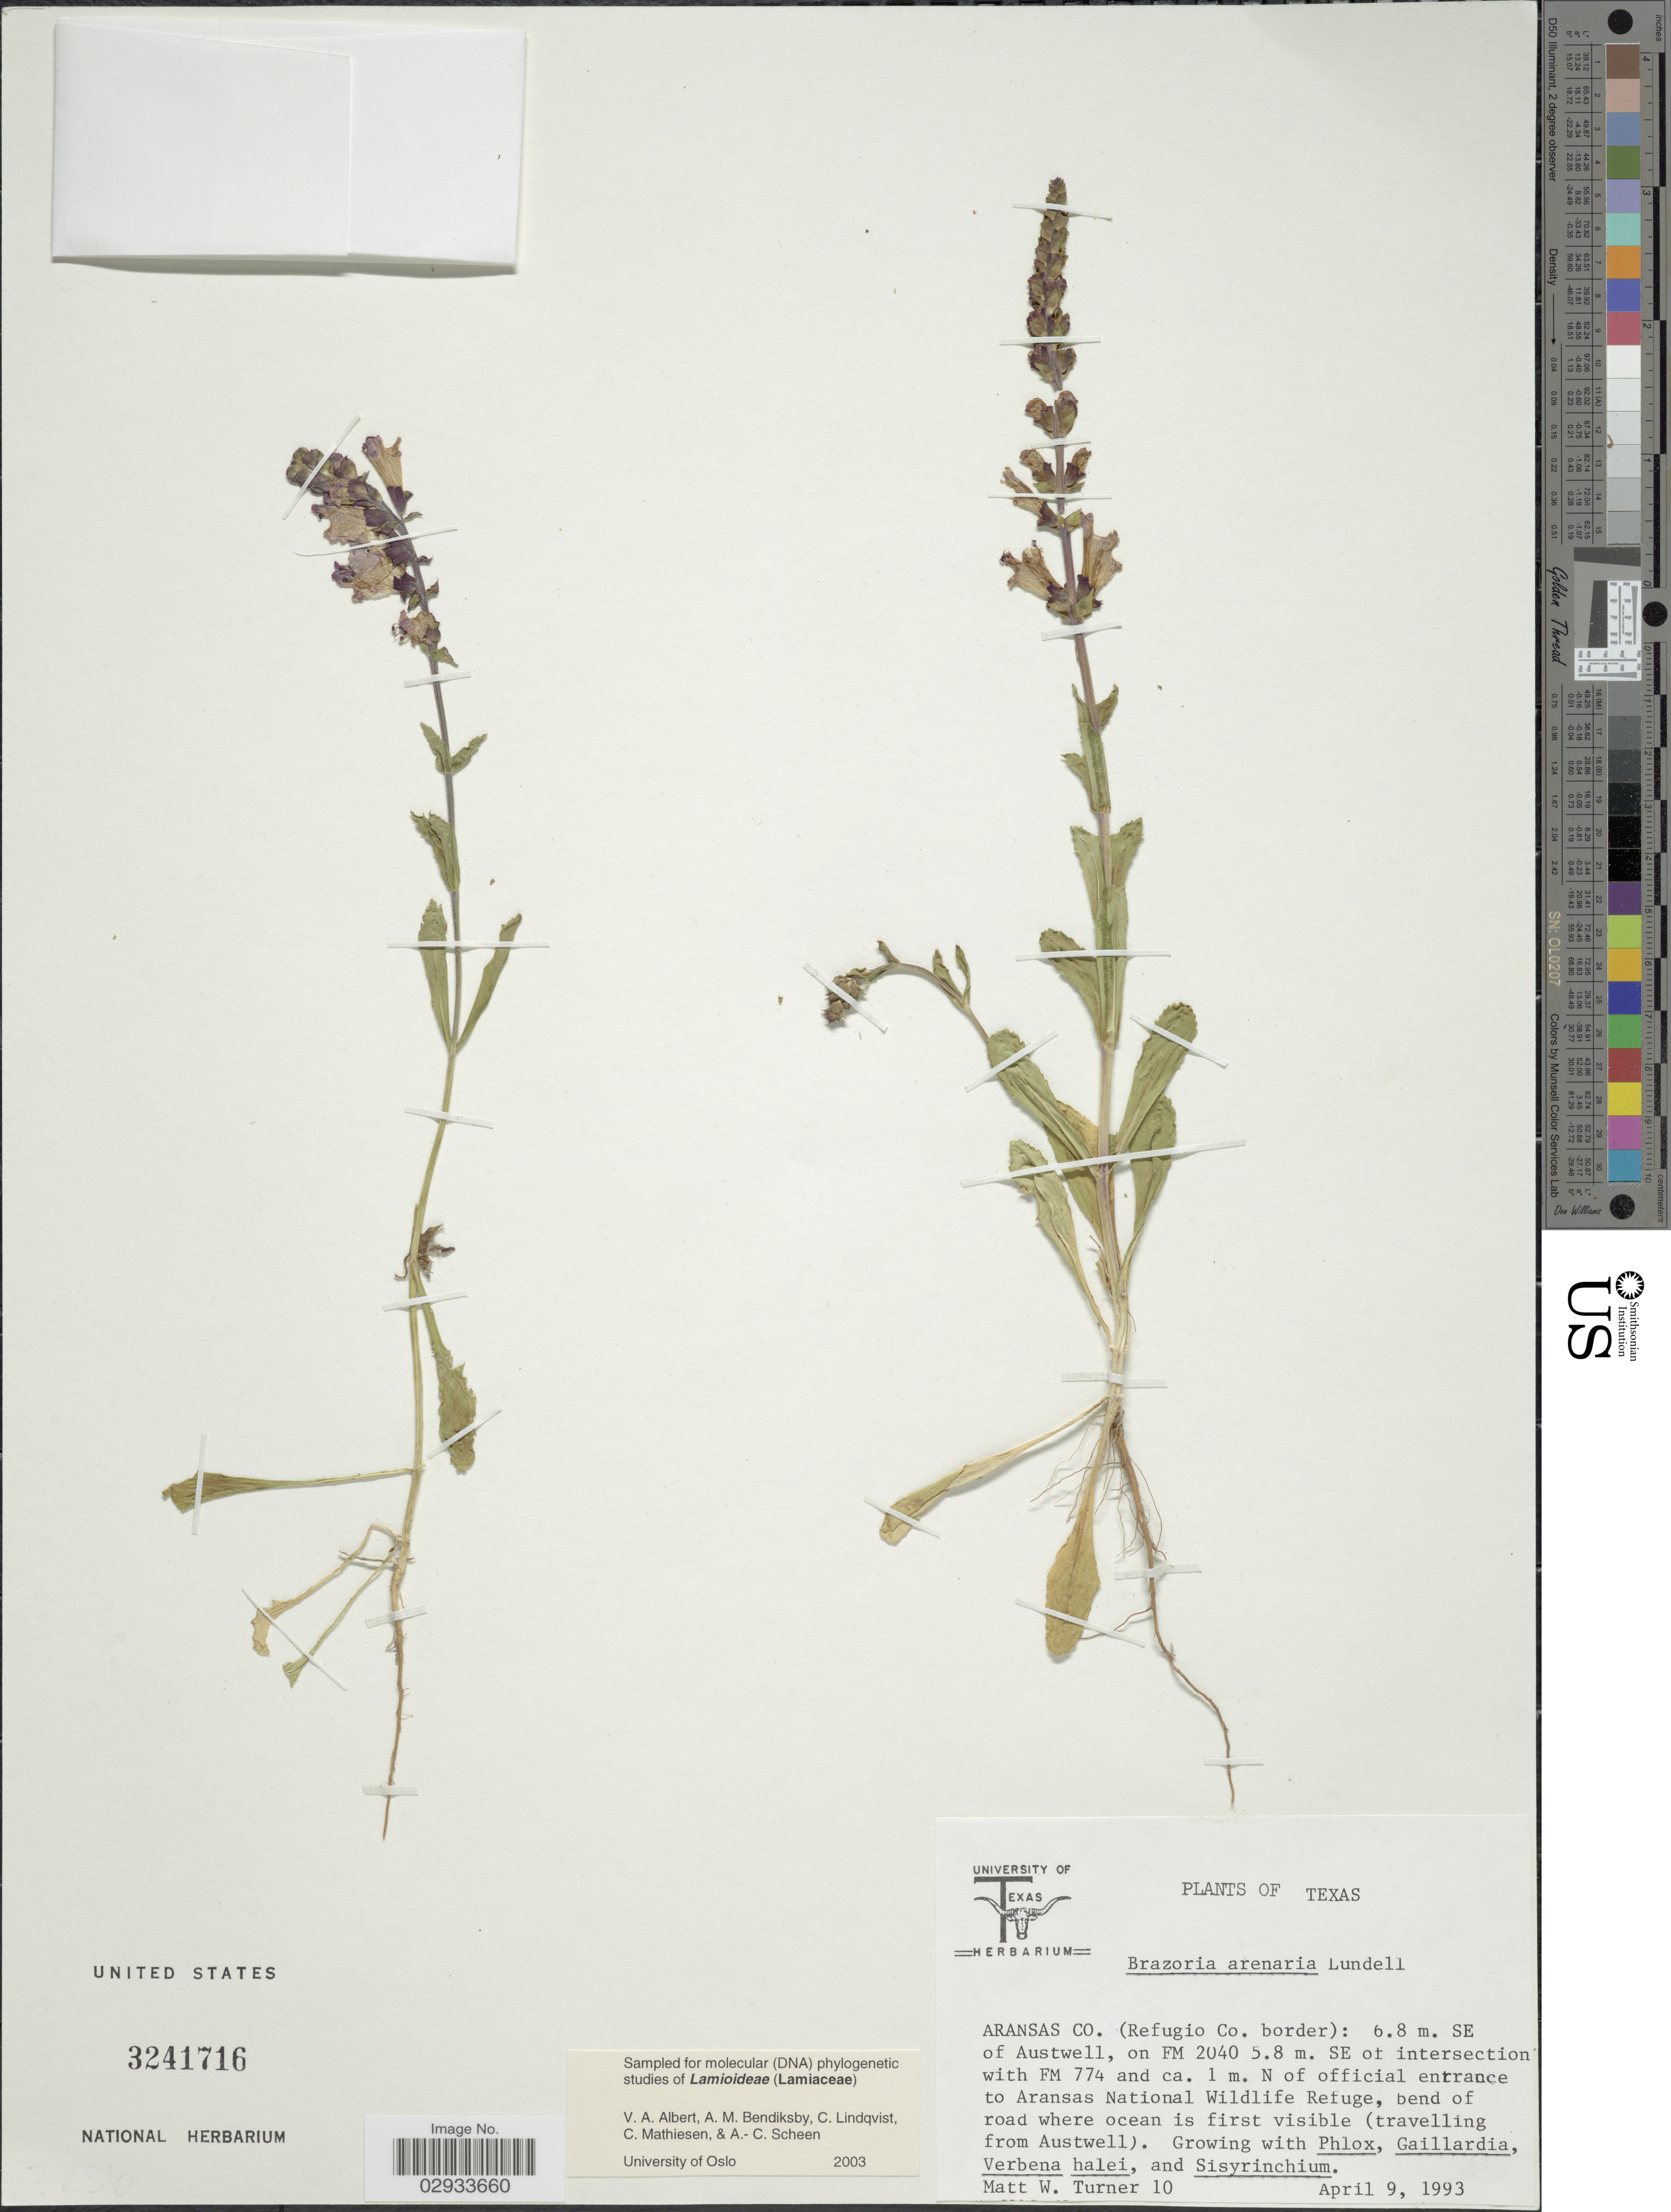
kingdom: Plantae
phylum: Tracheophyta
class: Magnoliopsida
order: Lamiales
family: Lamiaceae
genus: Brazoria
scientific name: Brazoria arenaria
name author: Lundell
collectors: M. W. Turner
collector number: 10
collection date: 1993-04-09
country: United States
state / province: Texas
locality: Aransas Co. (Refugio Co. border): 6.8 mi. SE of Austwell, on FM 2040 5.8 m. SE of intersection with FM 774 and ca. 1 m. N of official entrance to Aransas National Wildlife Refuge, bend of road where ocean is first visible (travelling from Austwell).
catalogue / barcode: US 3241716